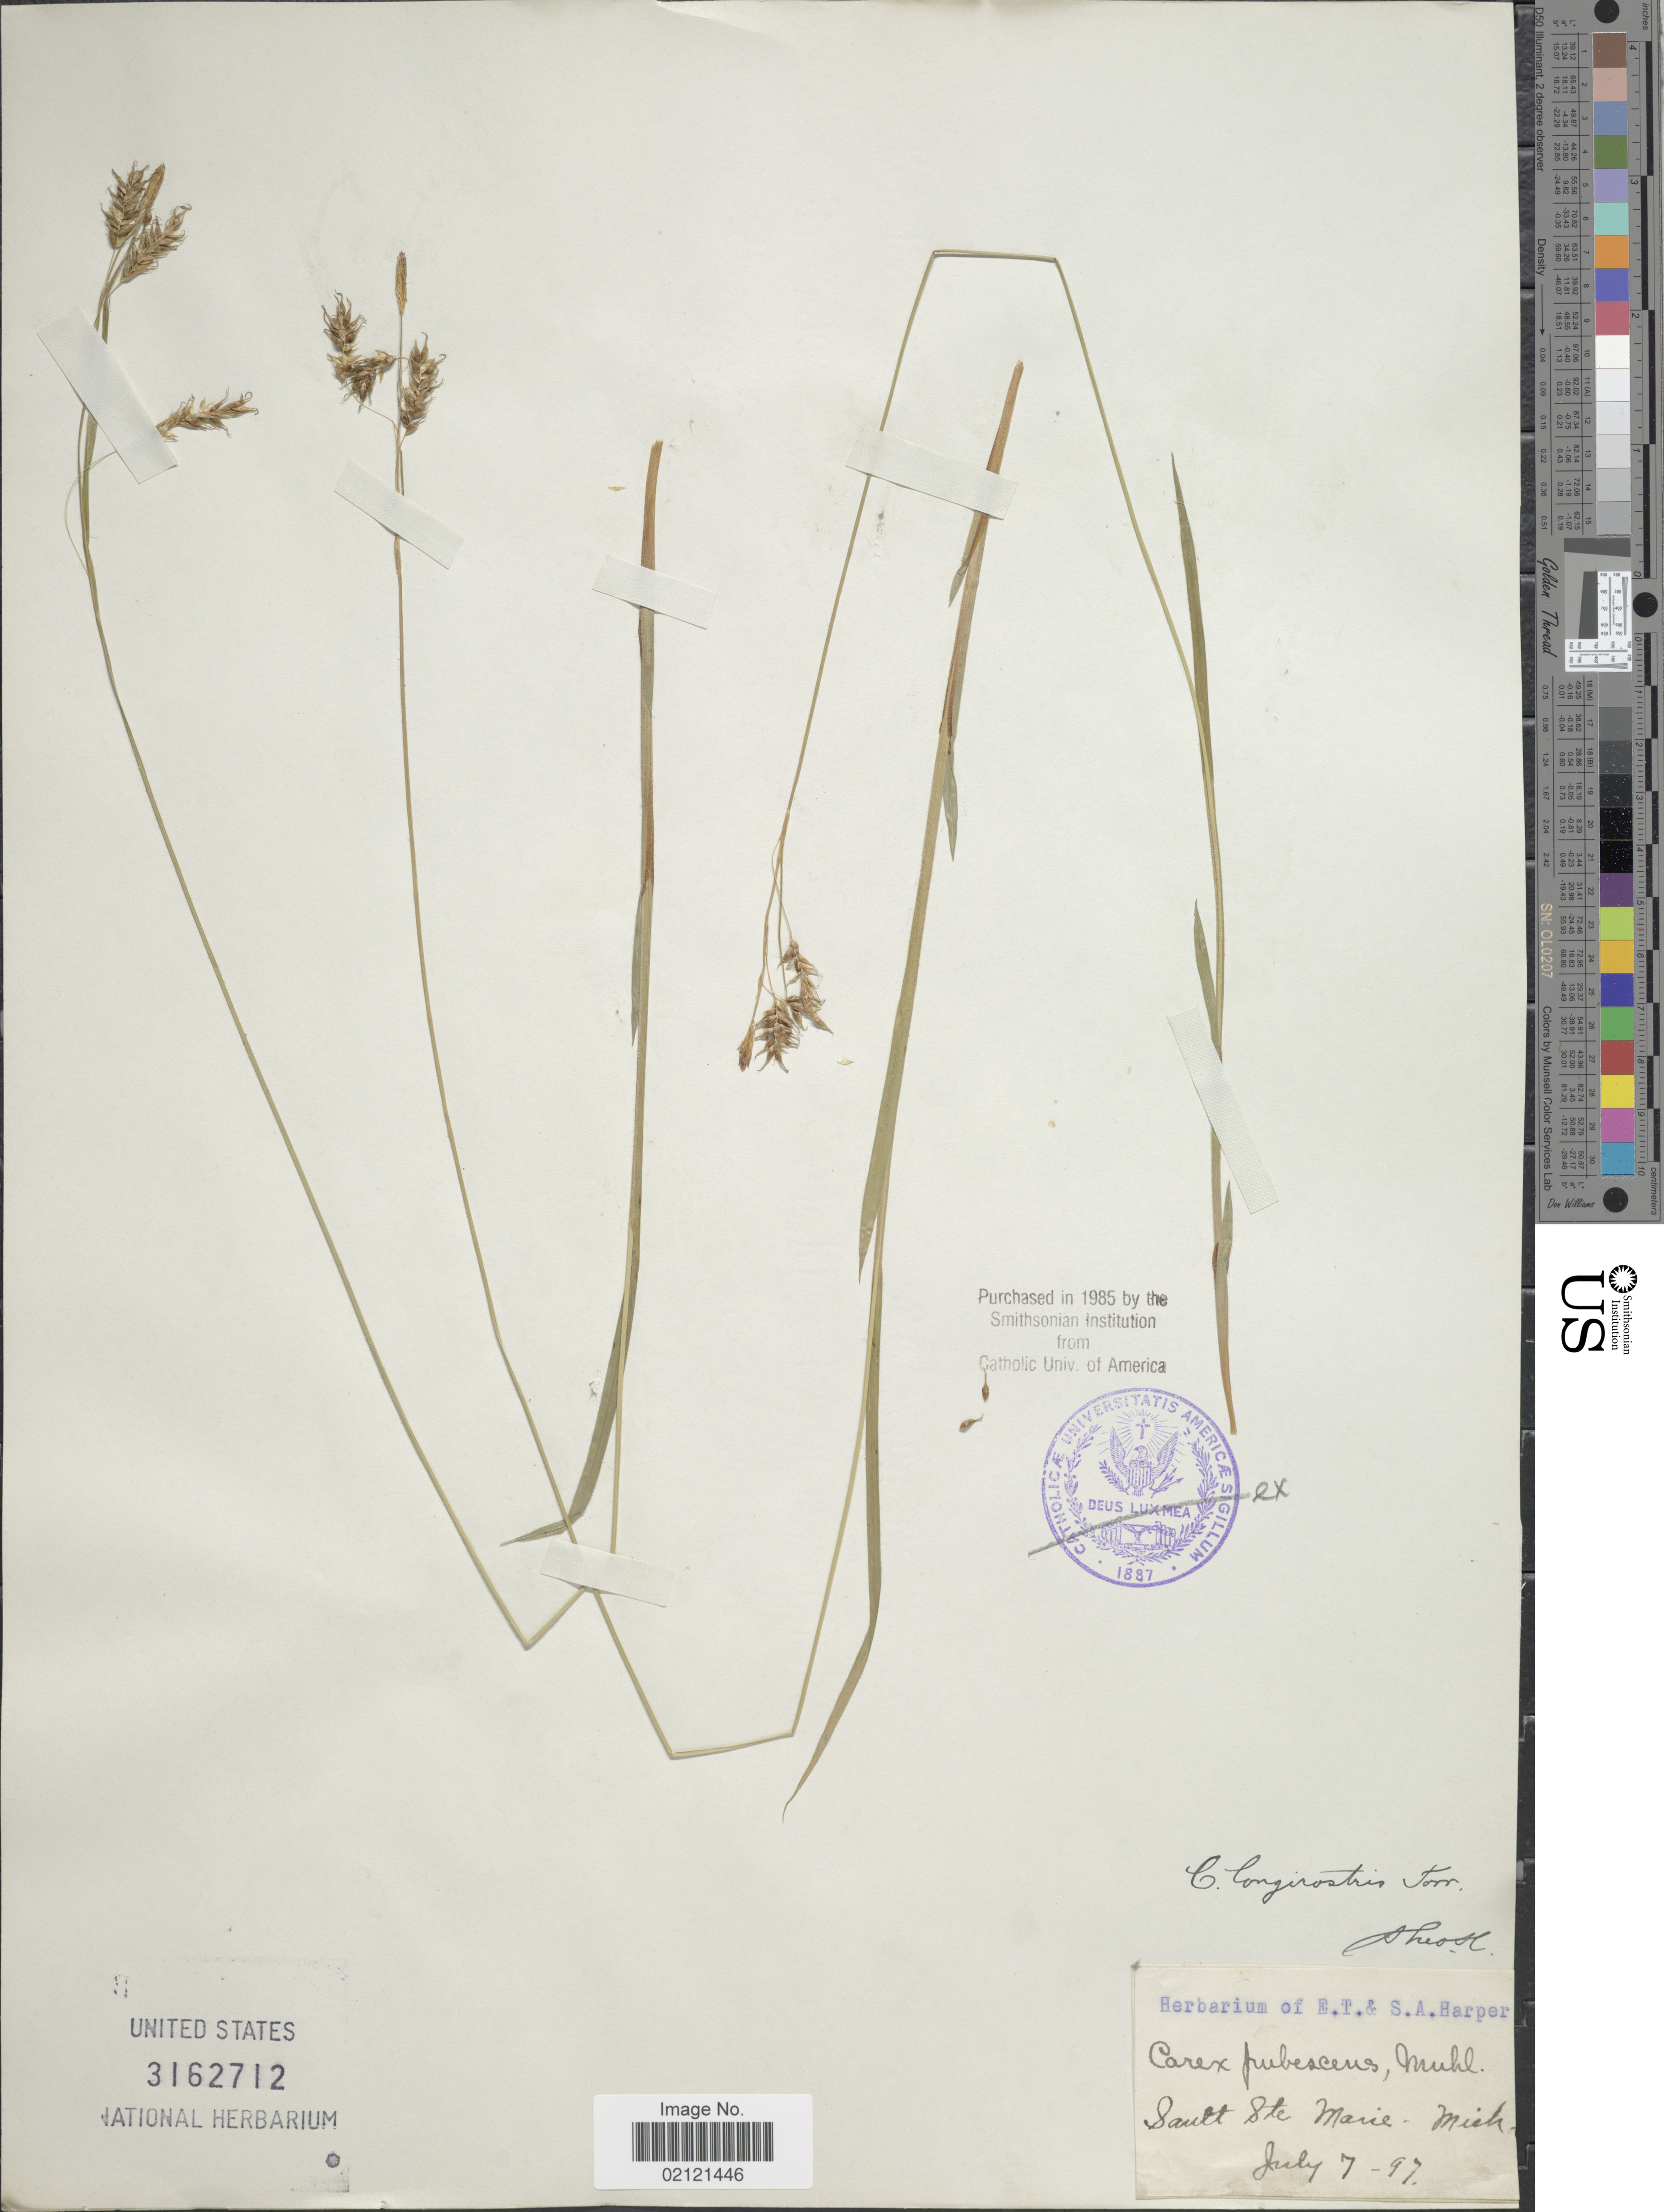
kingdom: Plantae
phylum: Tracheophyta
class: Liliopsida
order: Poales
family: Cyperaceae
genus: Carex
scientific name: Carex sprengelii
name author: Dewey ex Spreng.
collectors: ex herb. of E. T. & S. A. Harper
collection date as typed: Transcribed d/m/y: 7/7/97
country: United States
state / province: Michigan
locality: Sault Ste. Marie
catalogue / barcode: US 3162712